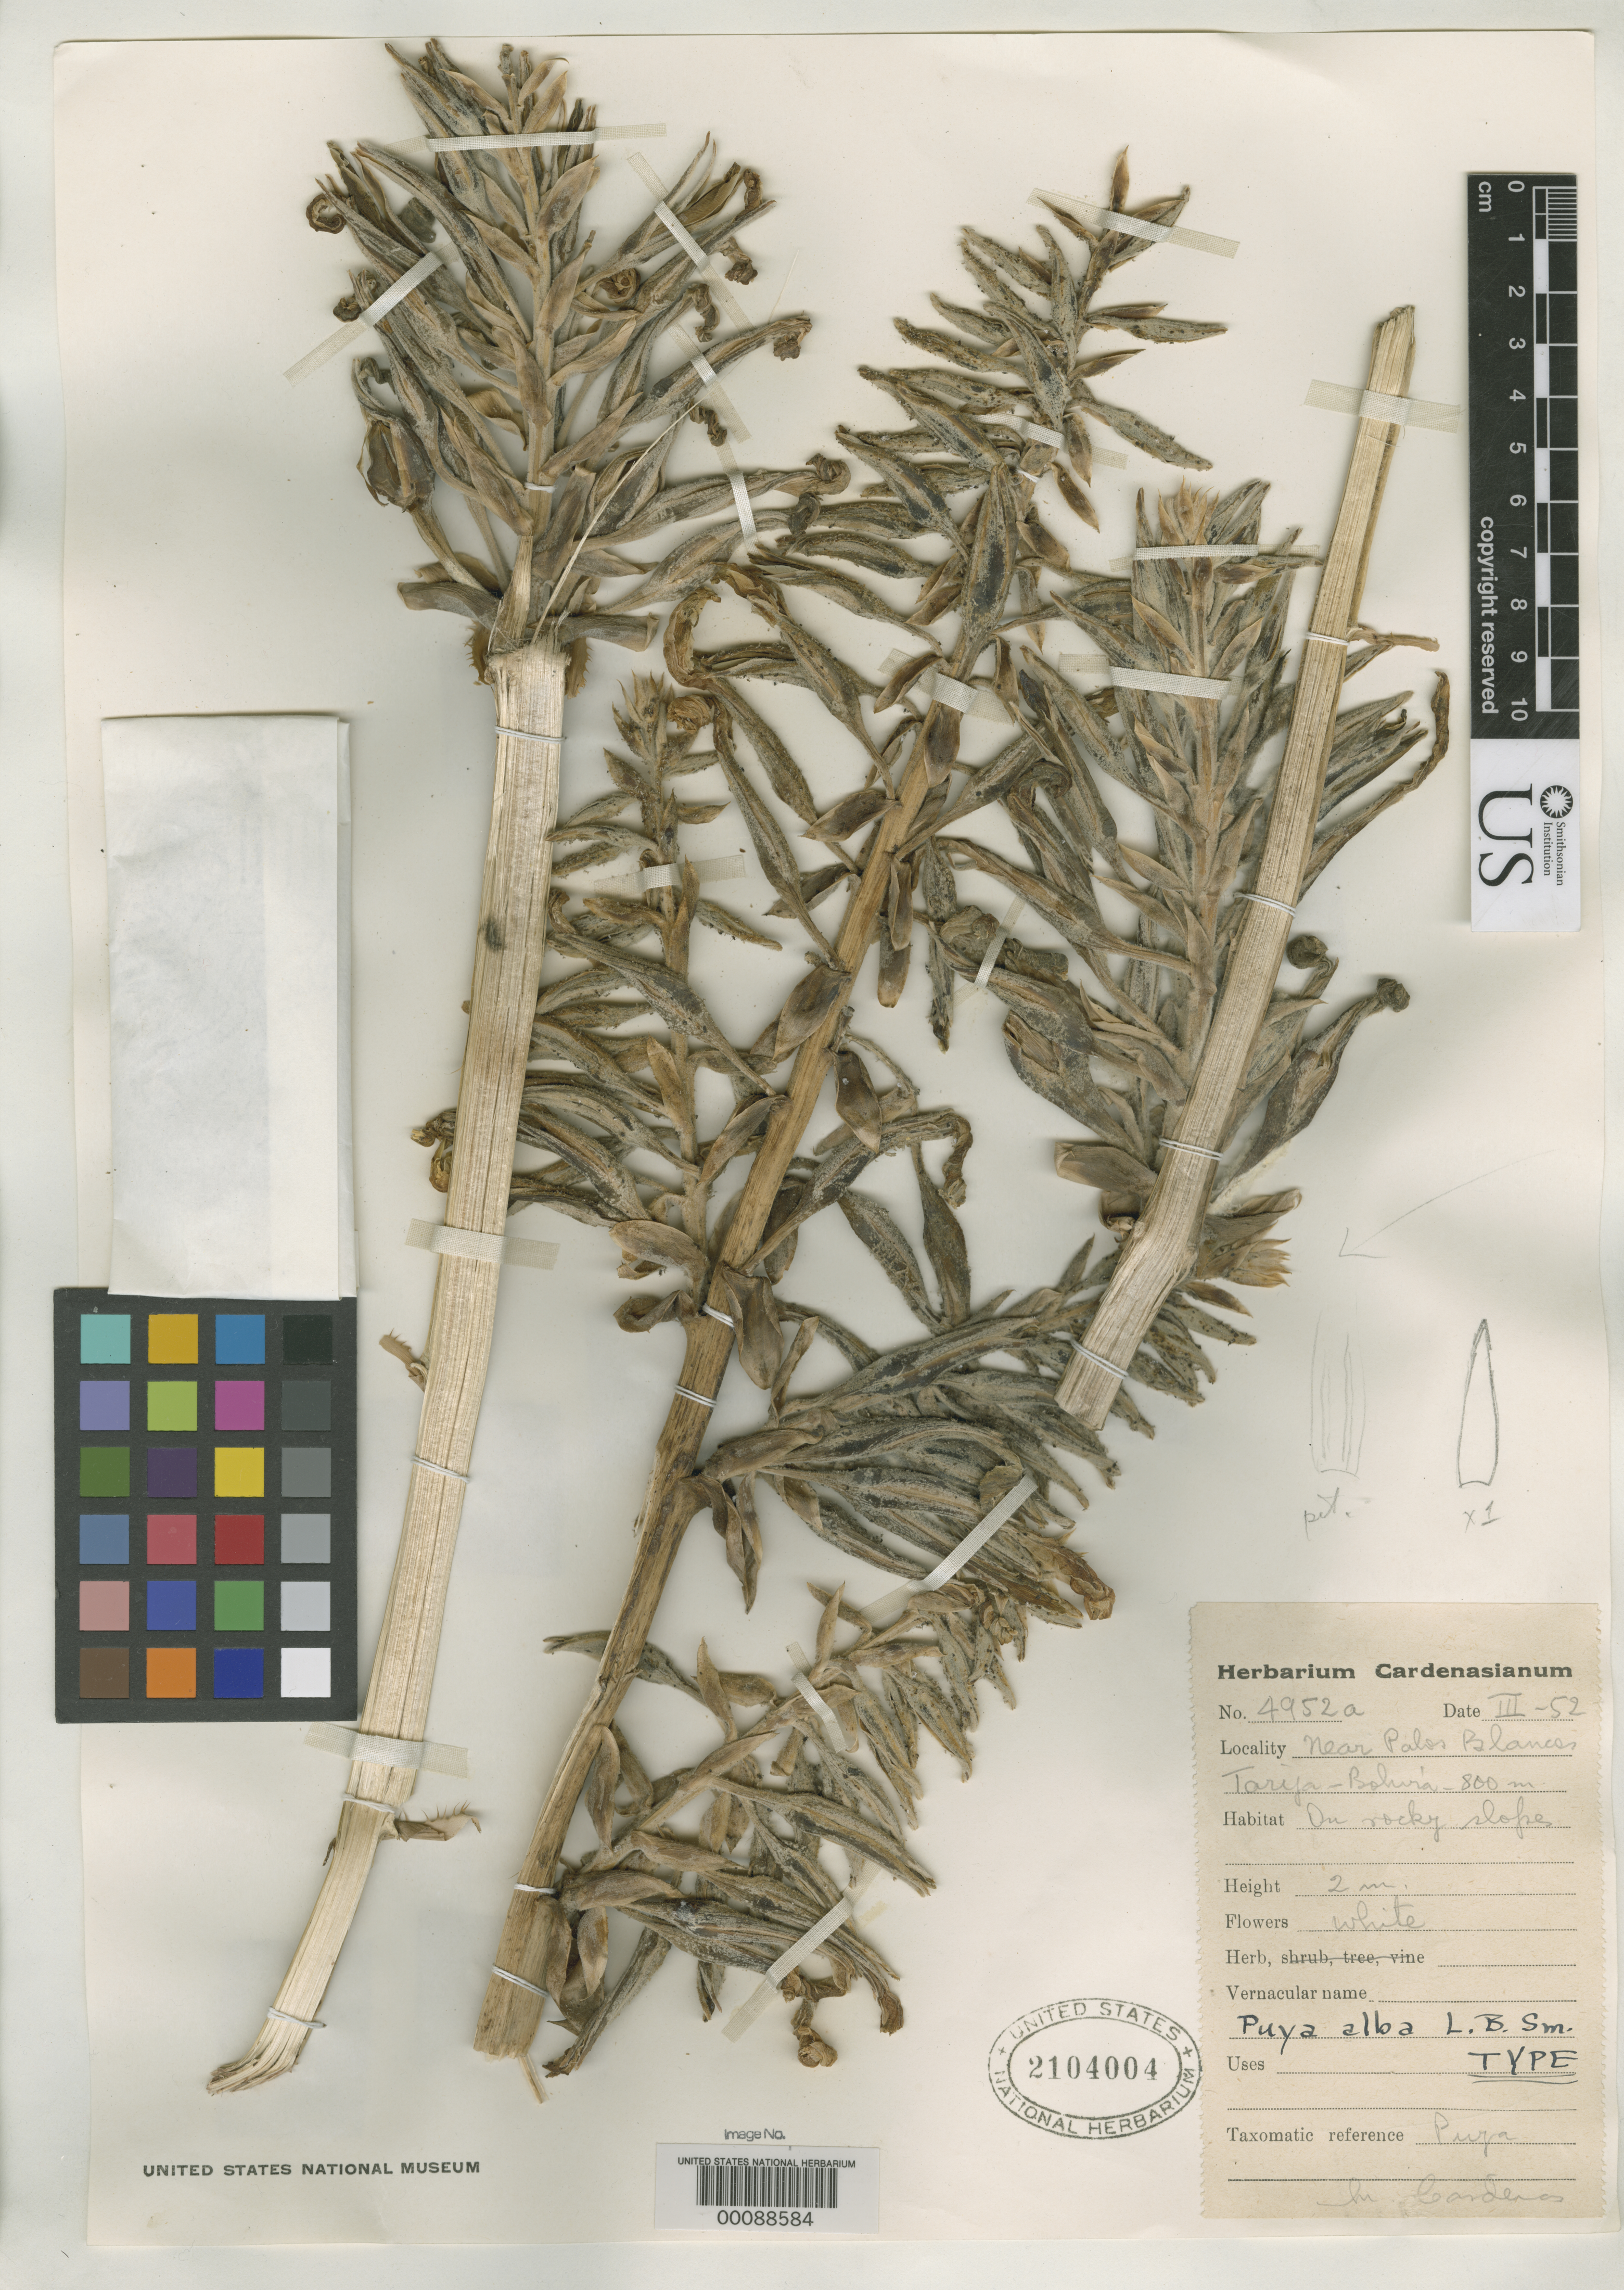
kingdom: Plantae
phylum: Tracheophyta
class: Liliopsida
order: Poales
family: Bromeliaceae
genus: Puya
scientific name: Puya alba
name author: L.B. Sm.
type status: Holotype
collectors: M. Cárdenas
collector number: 4952-a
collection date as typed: Mar 1952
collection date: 1952-03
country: Bolivia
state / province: Tarija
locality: Near Palos Blancos.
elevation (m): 800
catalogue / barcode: US 2104004